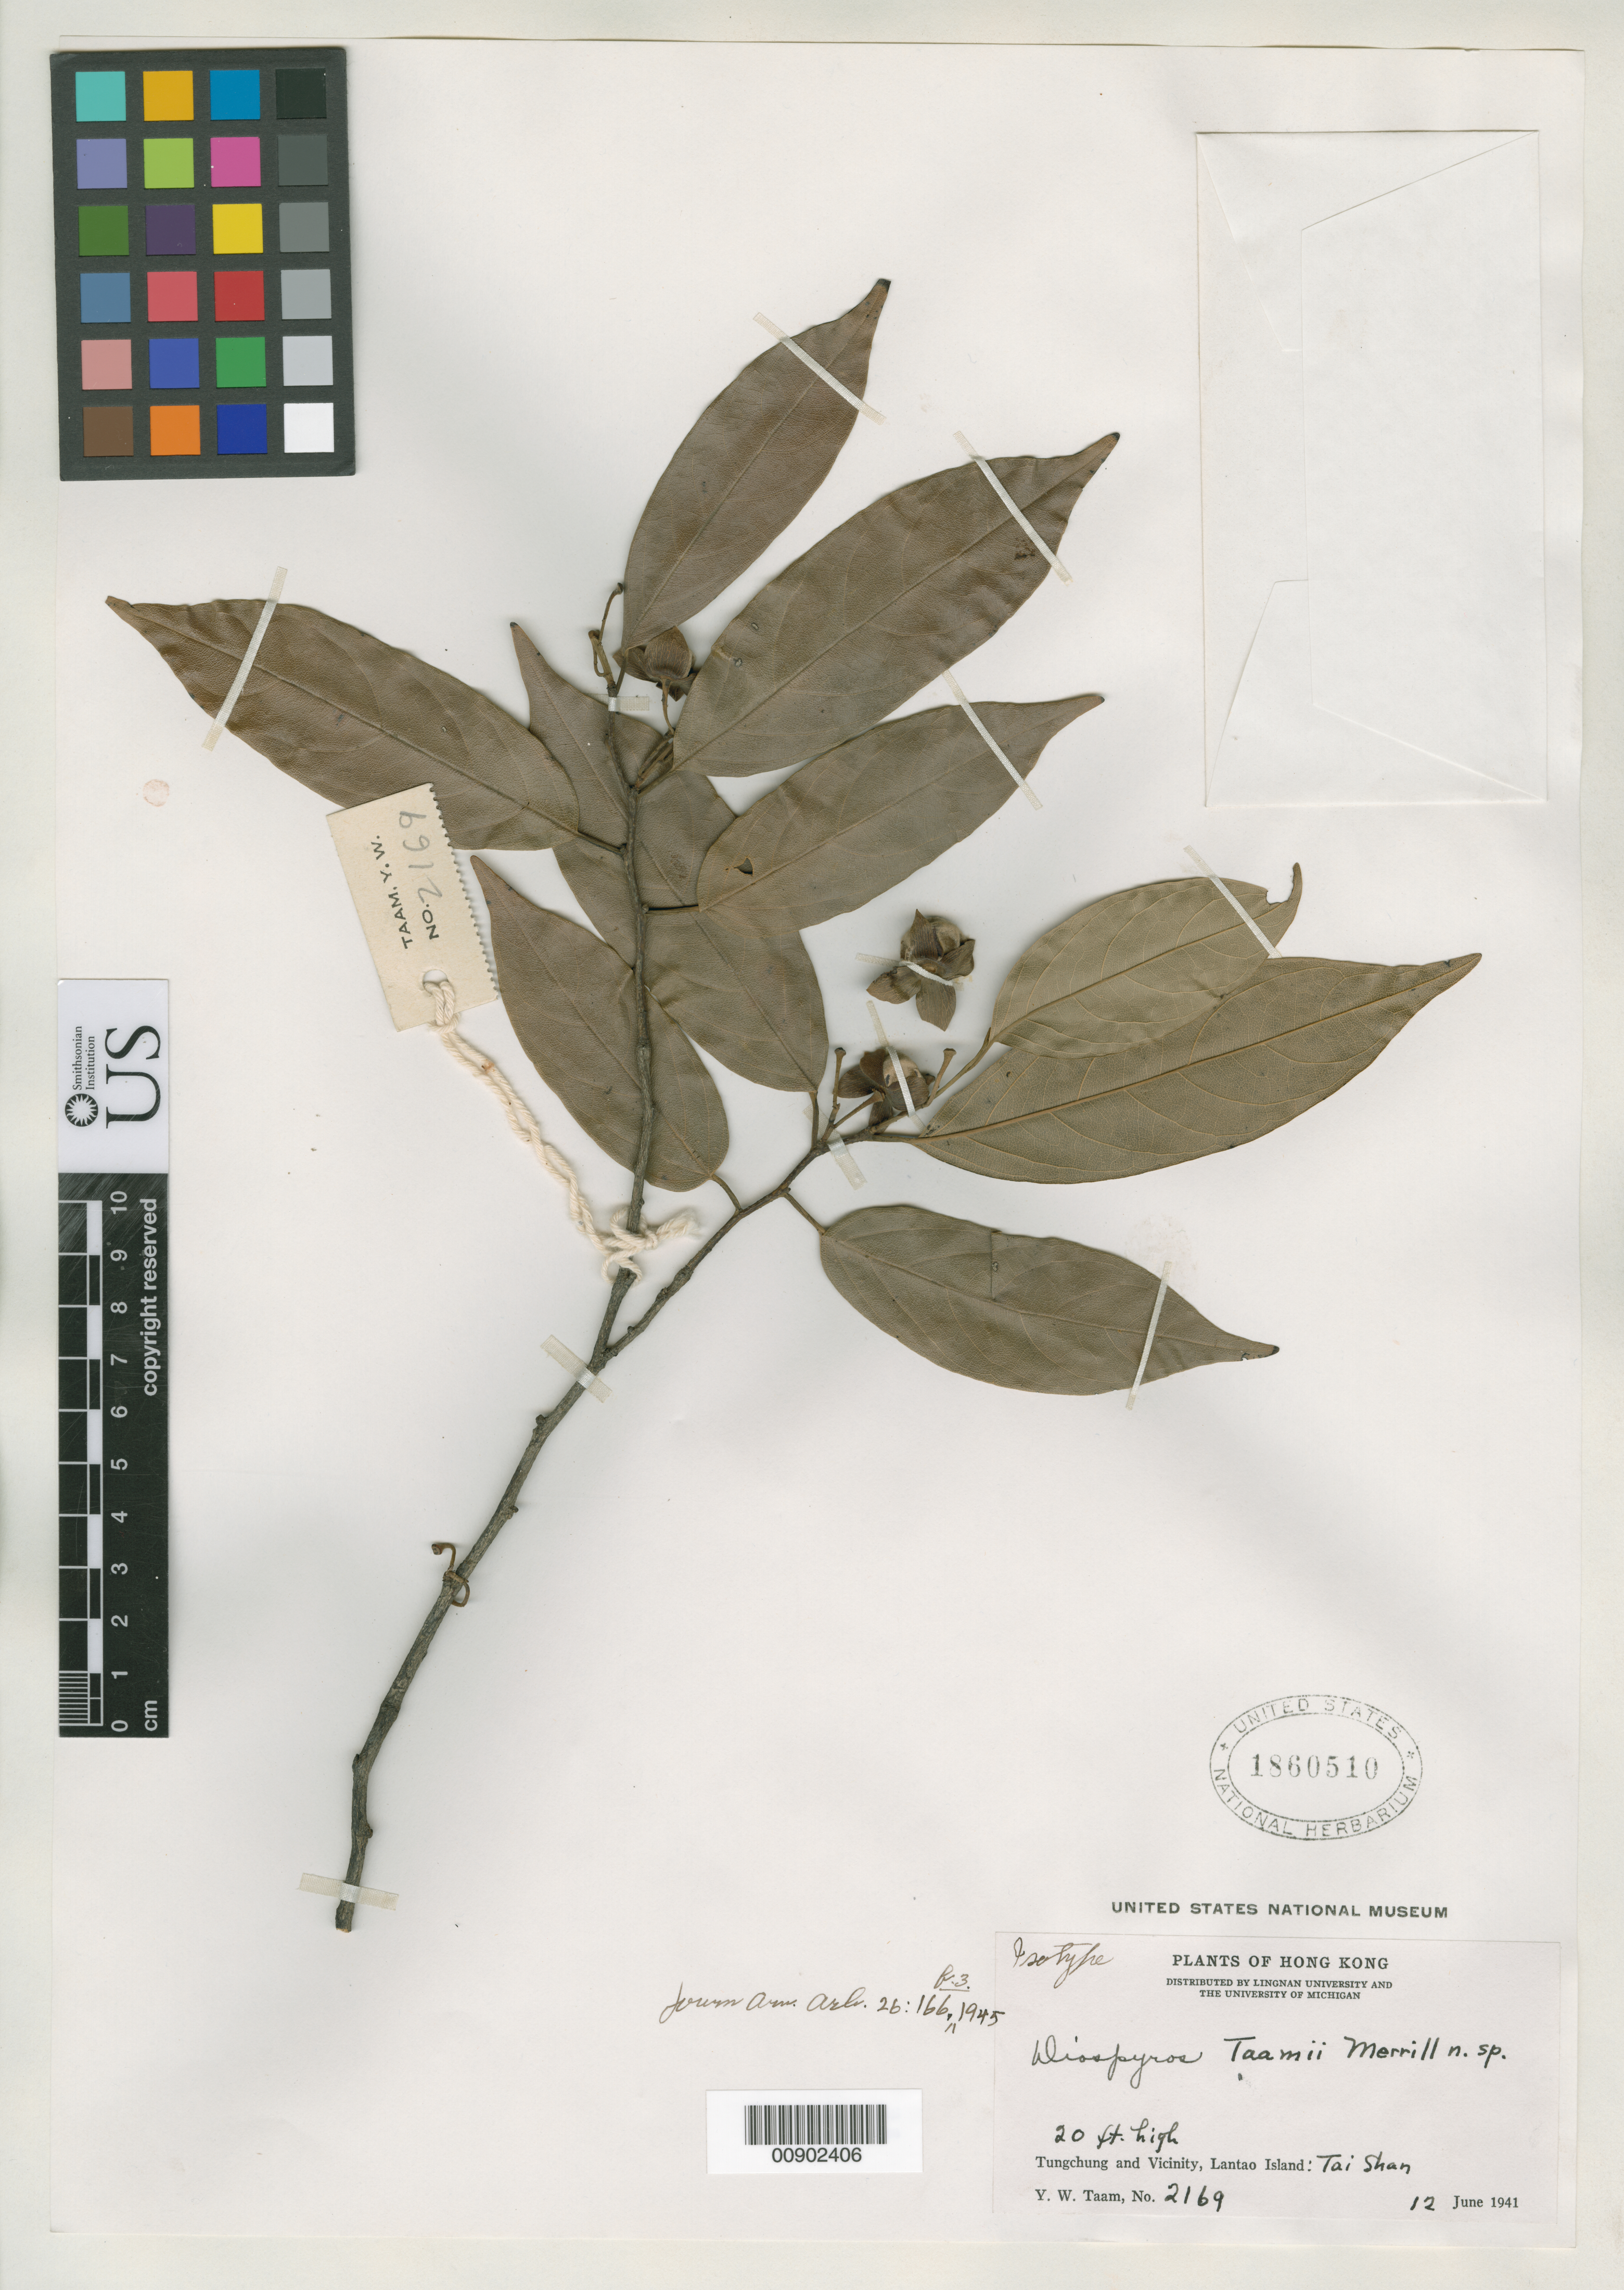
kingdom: Plantae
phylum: Tracheophyta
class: Magnoliopsida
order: Ericales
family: Ebenaceae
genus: Diospyros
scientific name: Diospyros taamii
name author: Merr.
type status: Isotype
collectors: Y. W. Taam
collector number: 2169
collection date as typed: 12 Jun 1941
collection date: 1941-06-12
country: China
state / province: Hong Kong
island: Lantao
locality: Tungchung and vicinity, Lantao Island: Tai Shan.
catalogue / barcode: US 1860510